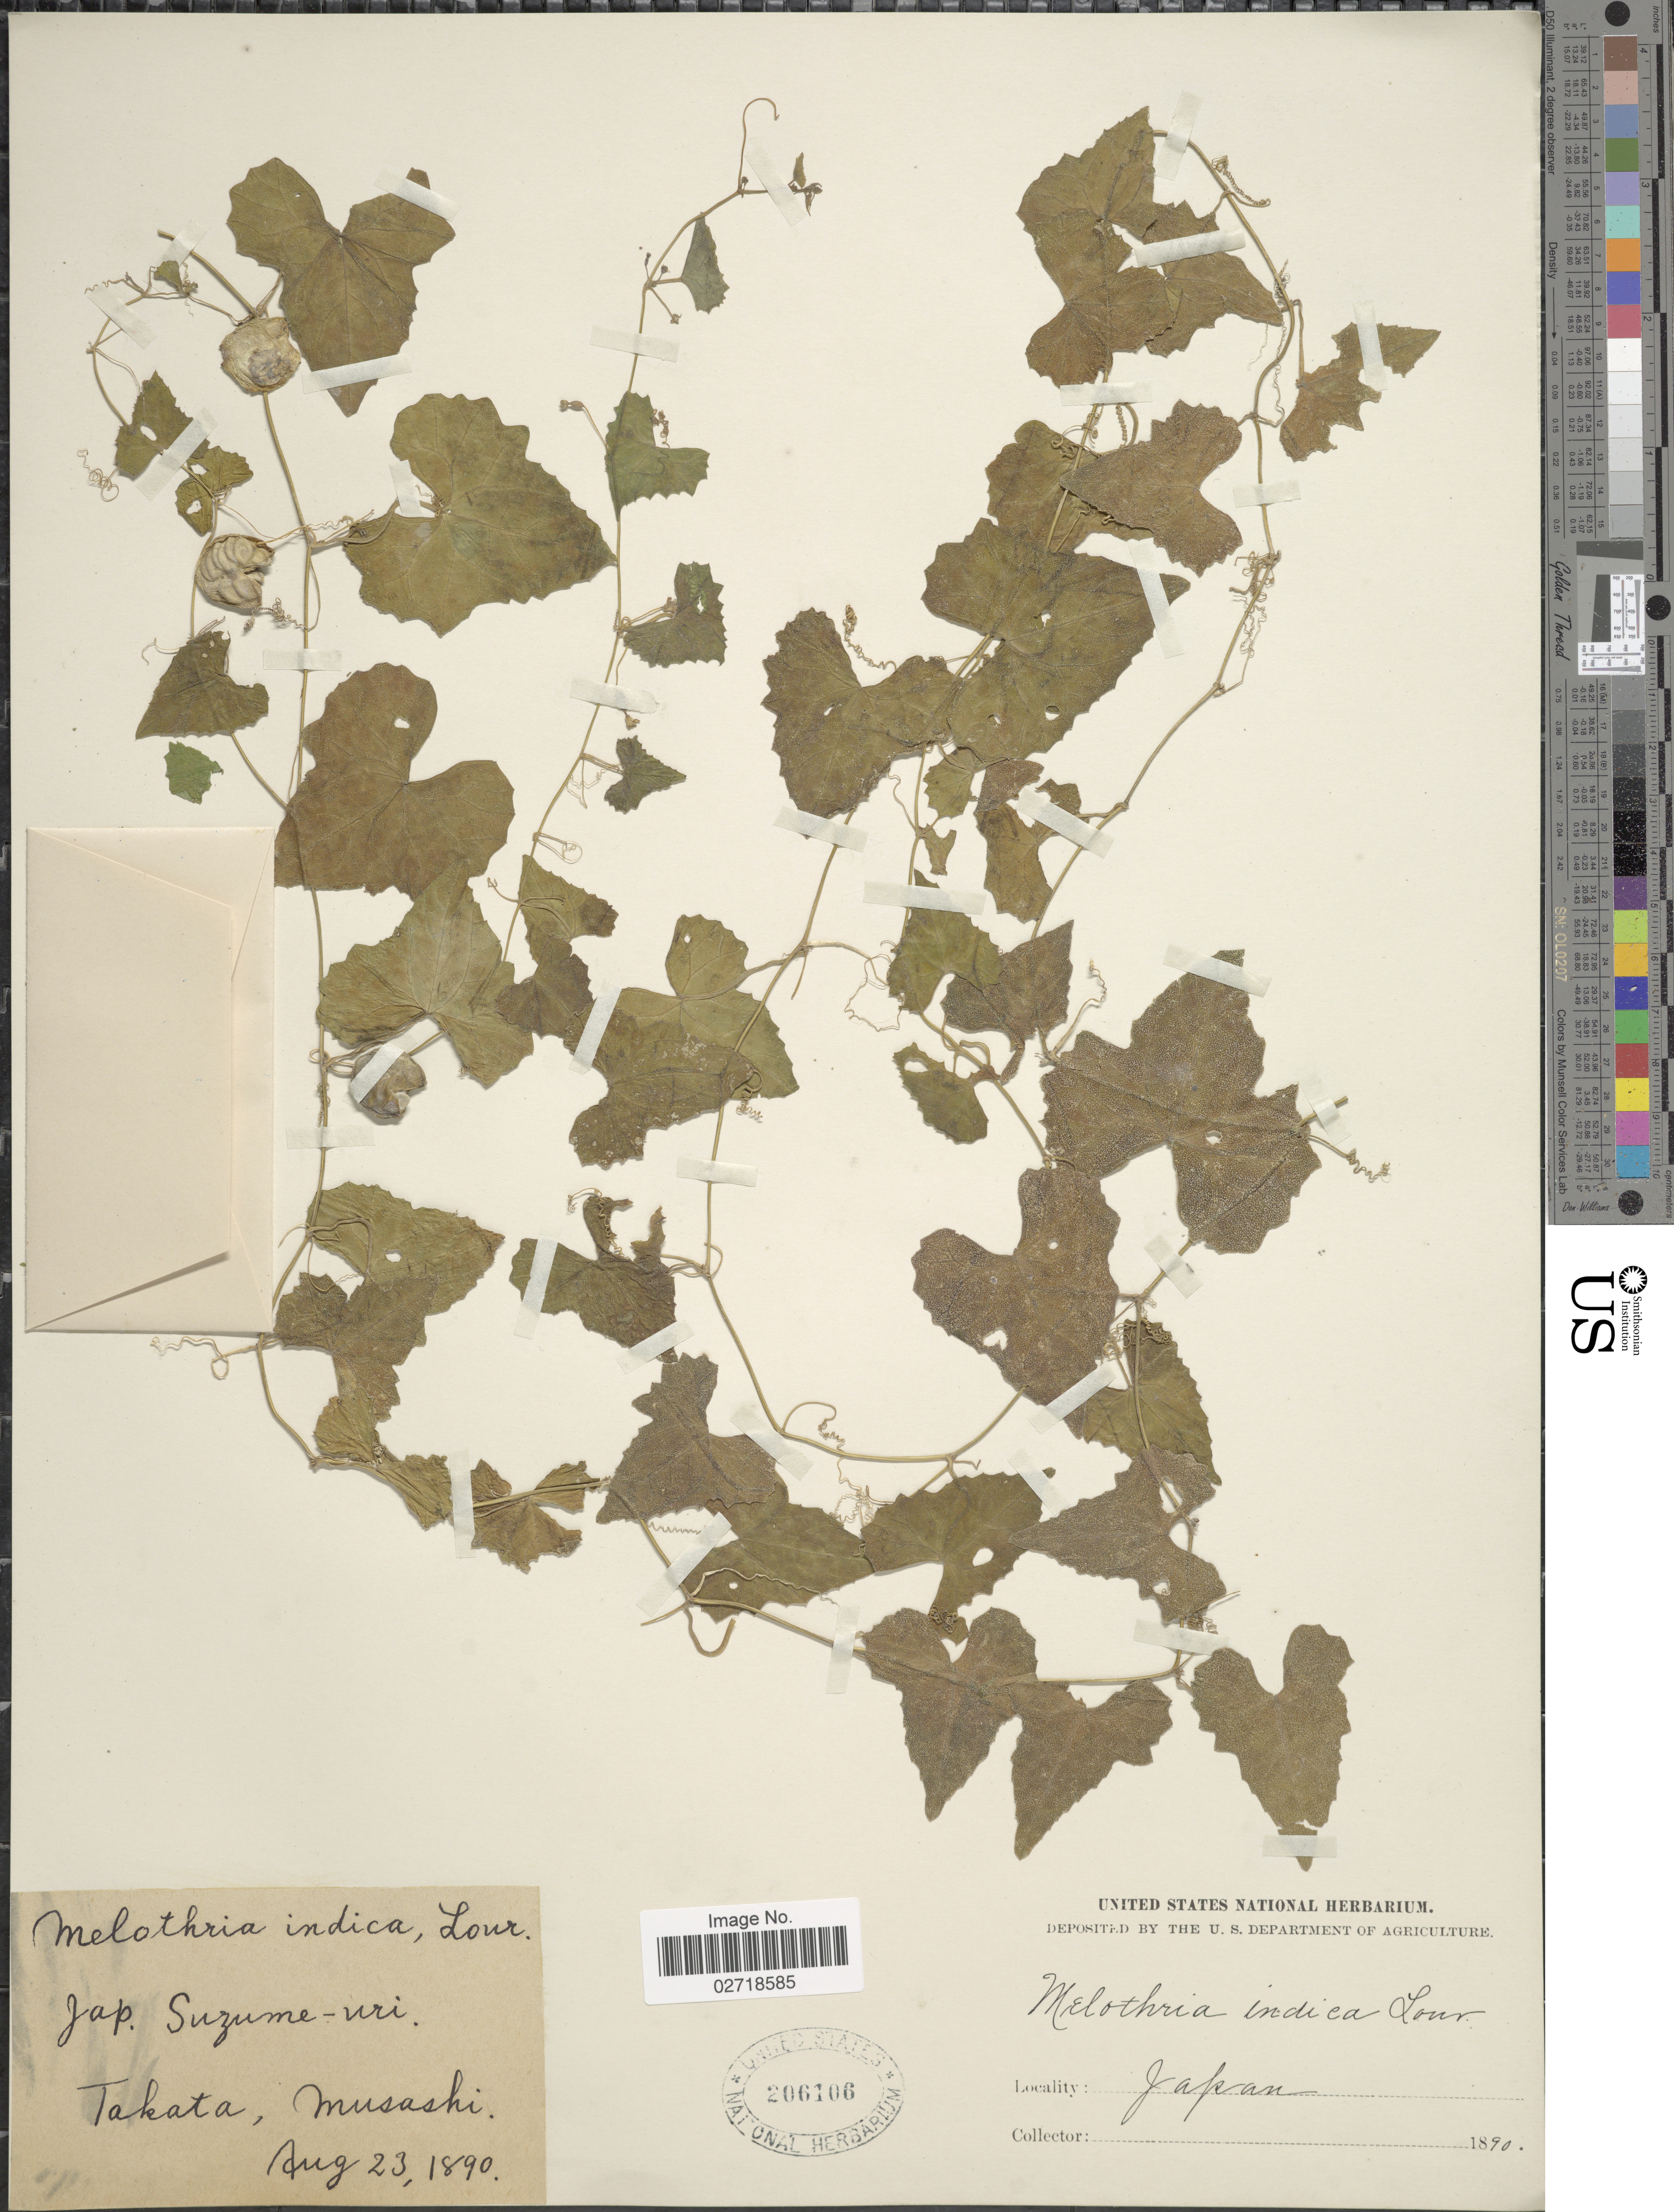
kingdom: Plantae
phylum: Tracheophyta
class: Magnoliopsida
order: Cucurbitales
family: Cucurbitaceae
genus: Zehneria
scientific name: Zehneria japonica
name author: (Thunb.) H.Y. Liu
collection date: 1890-08-23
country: Japan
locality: Takata, Musashi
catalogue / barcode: US 206106